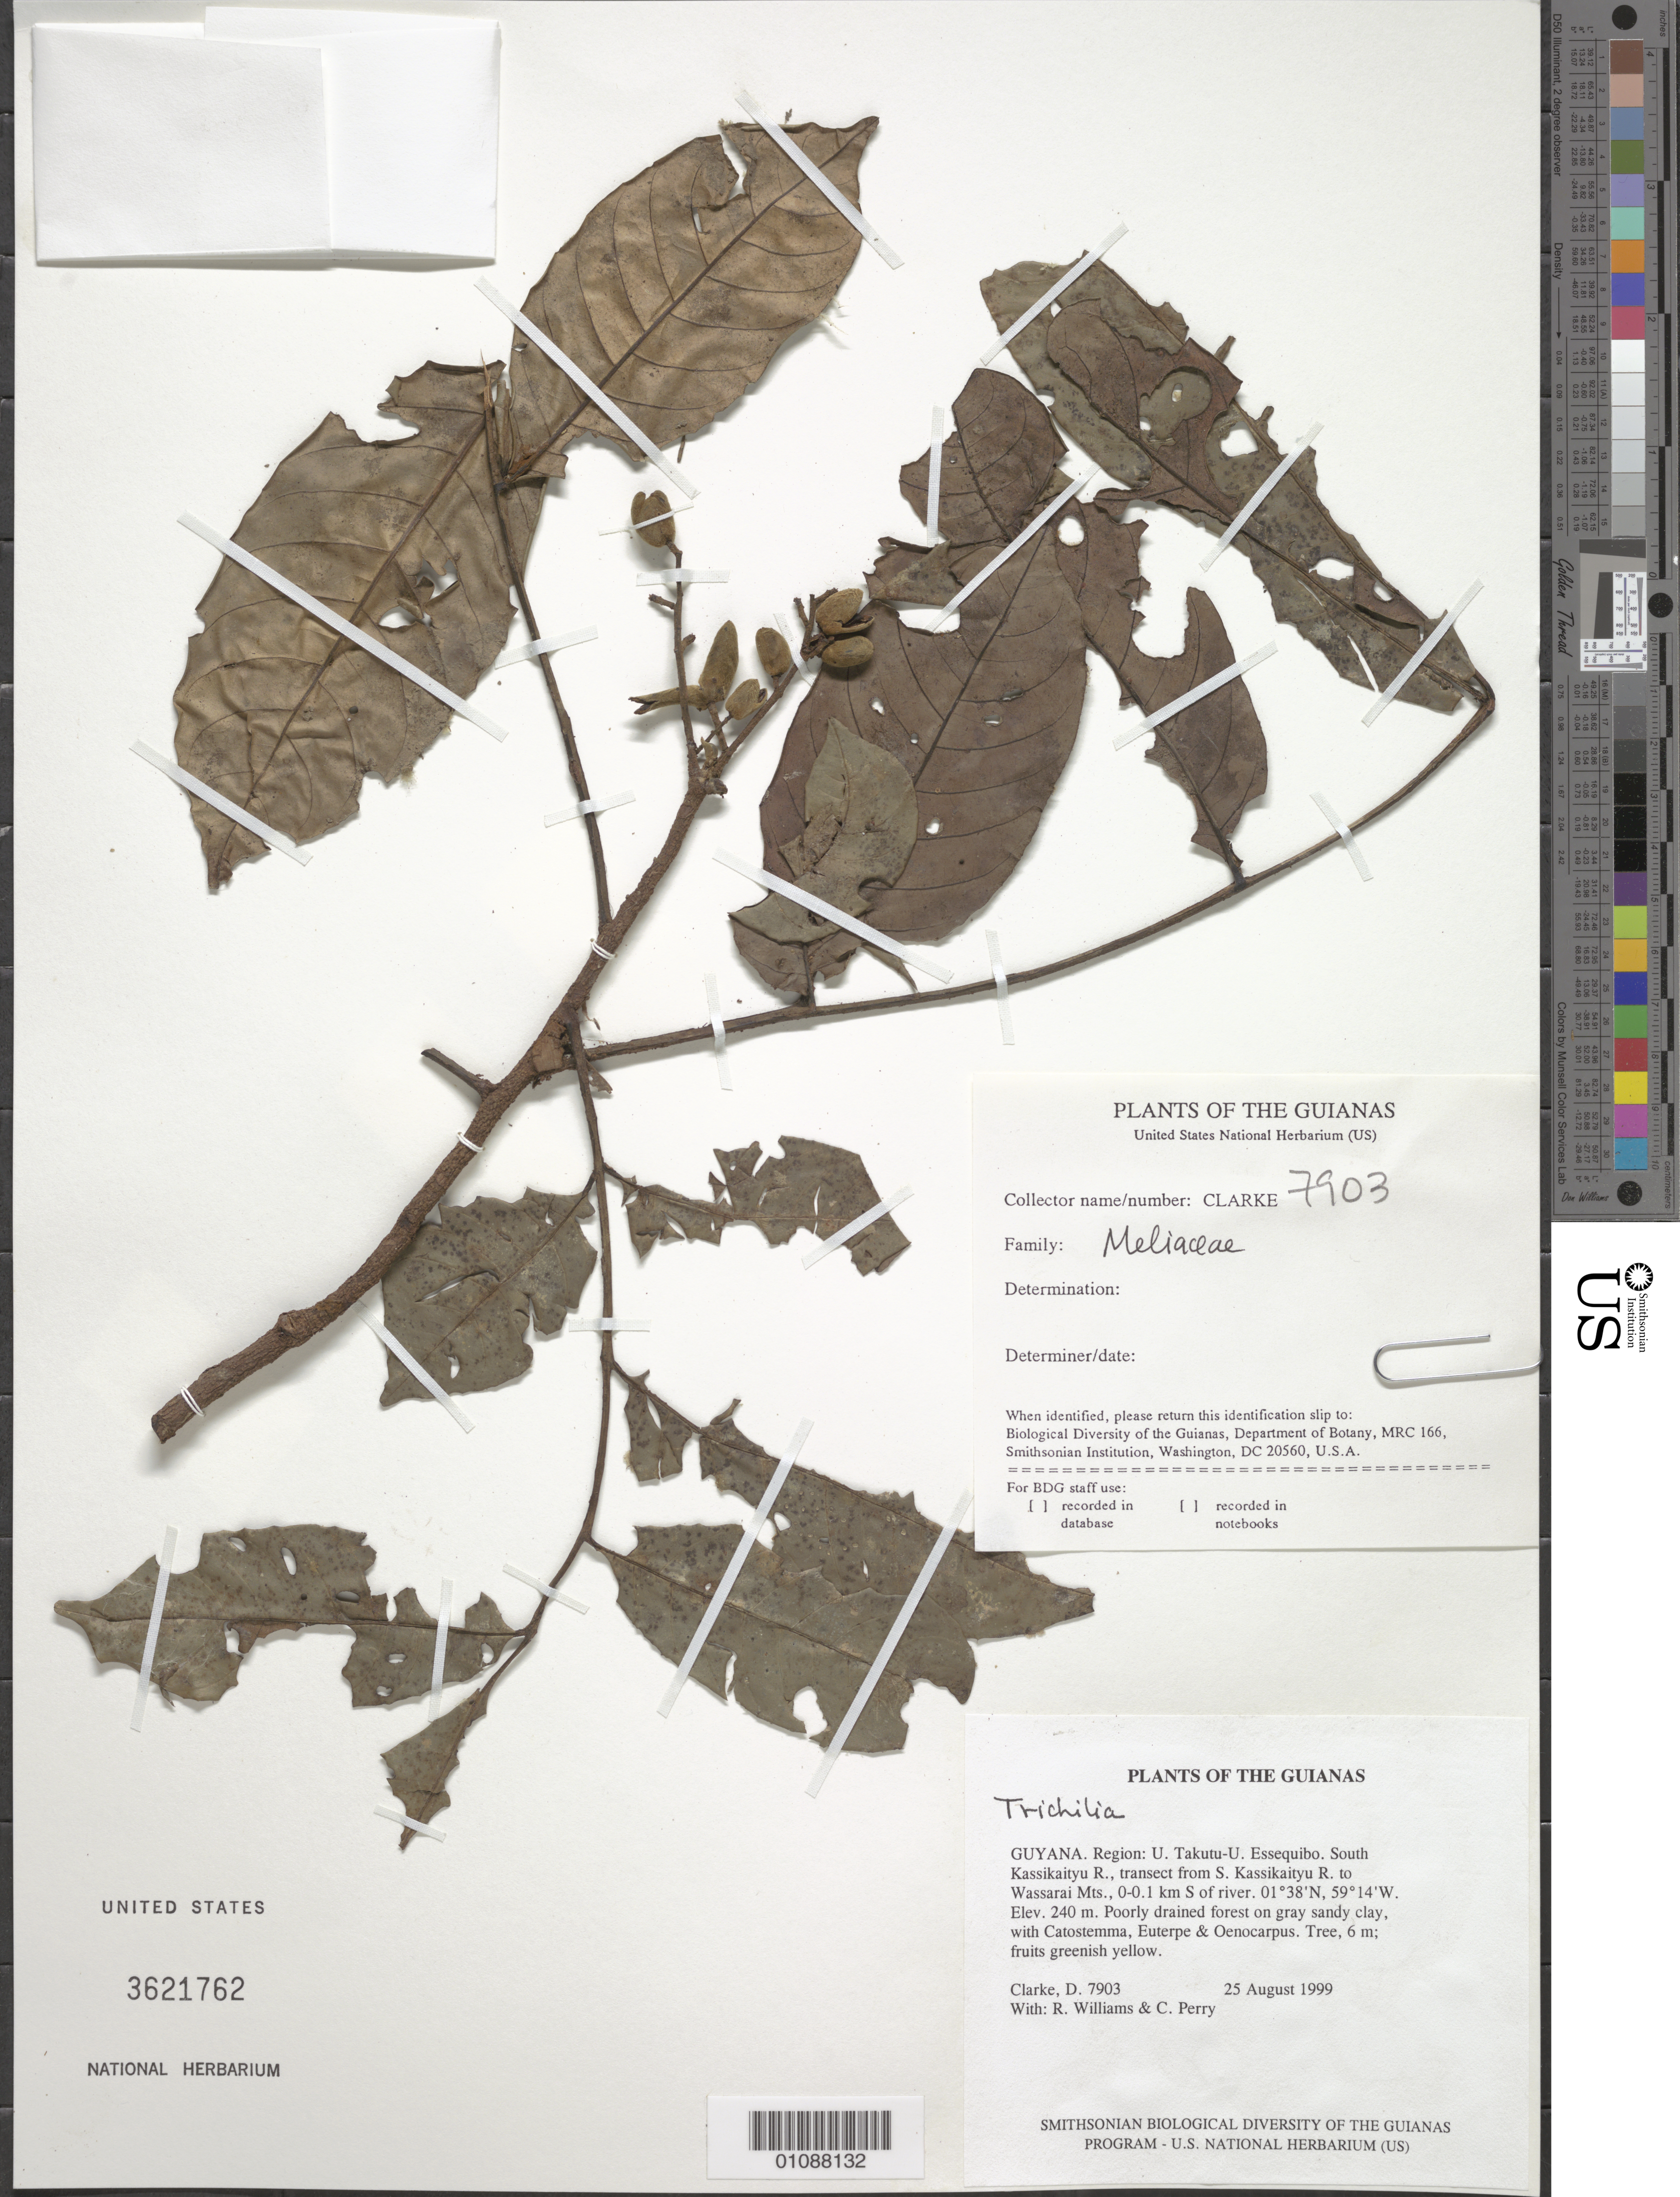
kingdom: Plantae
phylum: Tracheophyta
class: Magnoliopsida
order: Sapindales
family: Meliaceae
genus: Trichilia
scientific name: Trichilia sp.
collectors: H. D. Clarke, R. Williams & C. Perry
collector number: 7903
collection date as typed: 25 August 1999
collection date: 1999-08-25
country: Guyana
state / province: U. Takutu-U. Essequibo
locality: South Kassikaityu R., transect from S. Kassikaityu R. to Wassarai Mts., 0-0.1 km S of river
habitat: Poorly drained forest on gray sandy clay, with Catostemma, Euterpe & Oenocarpus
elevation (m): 240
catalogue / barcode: US 3621762